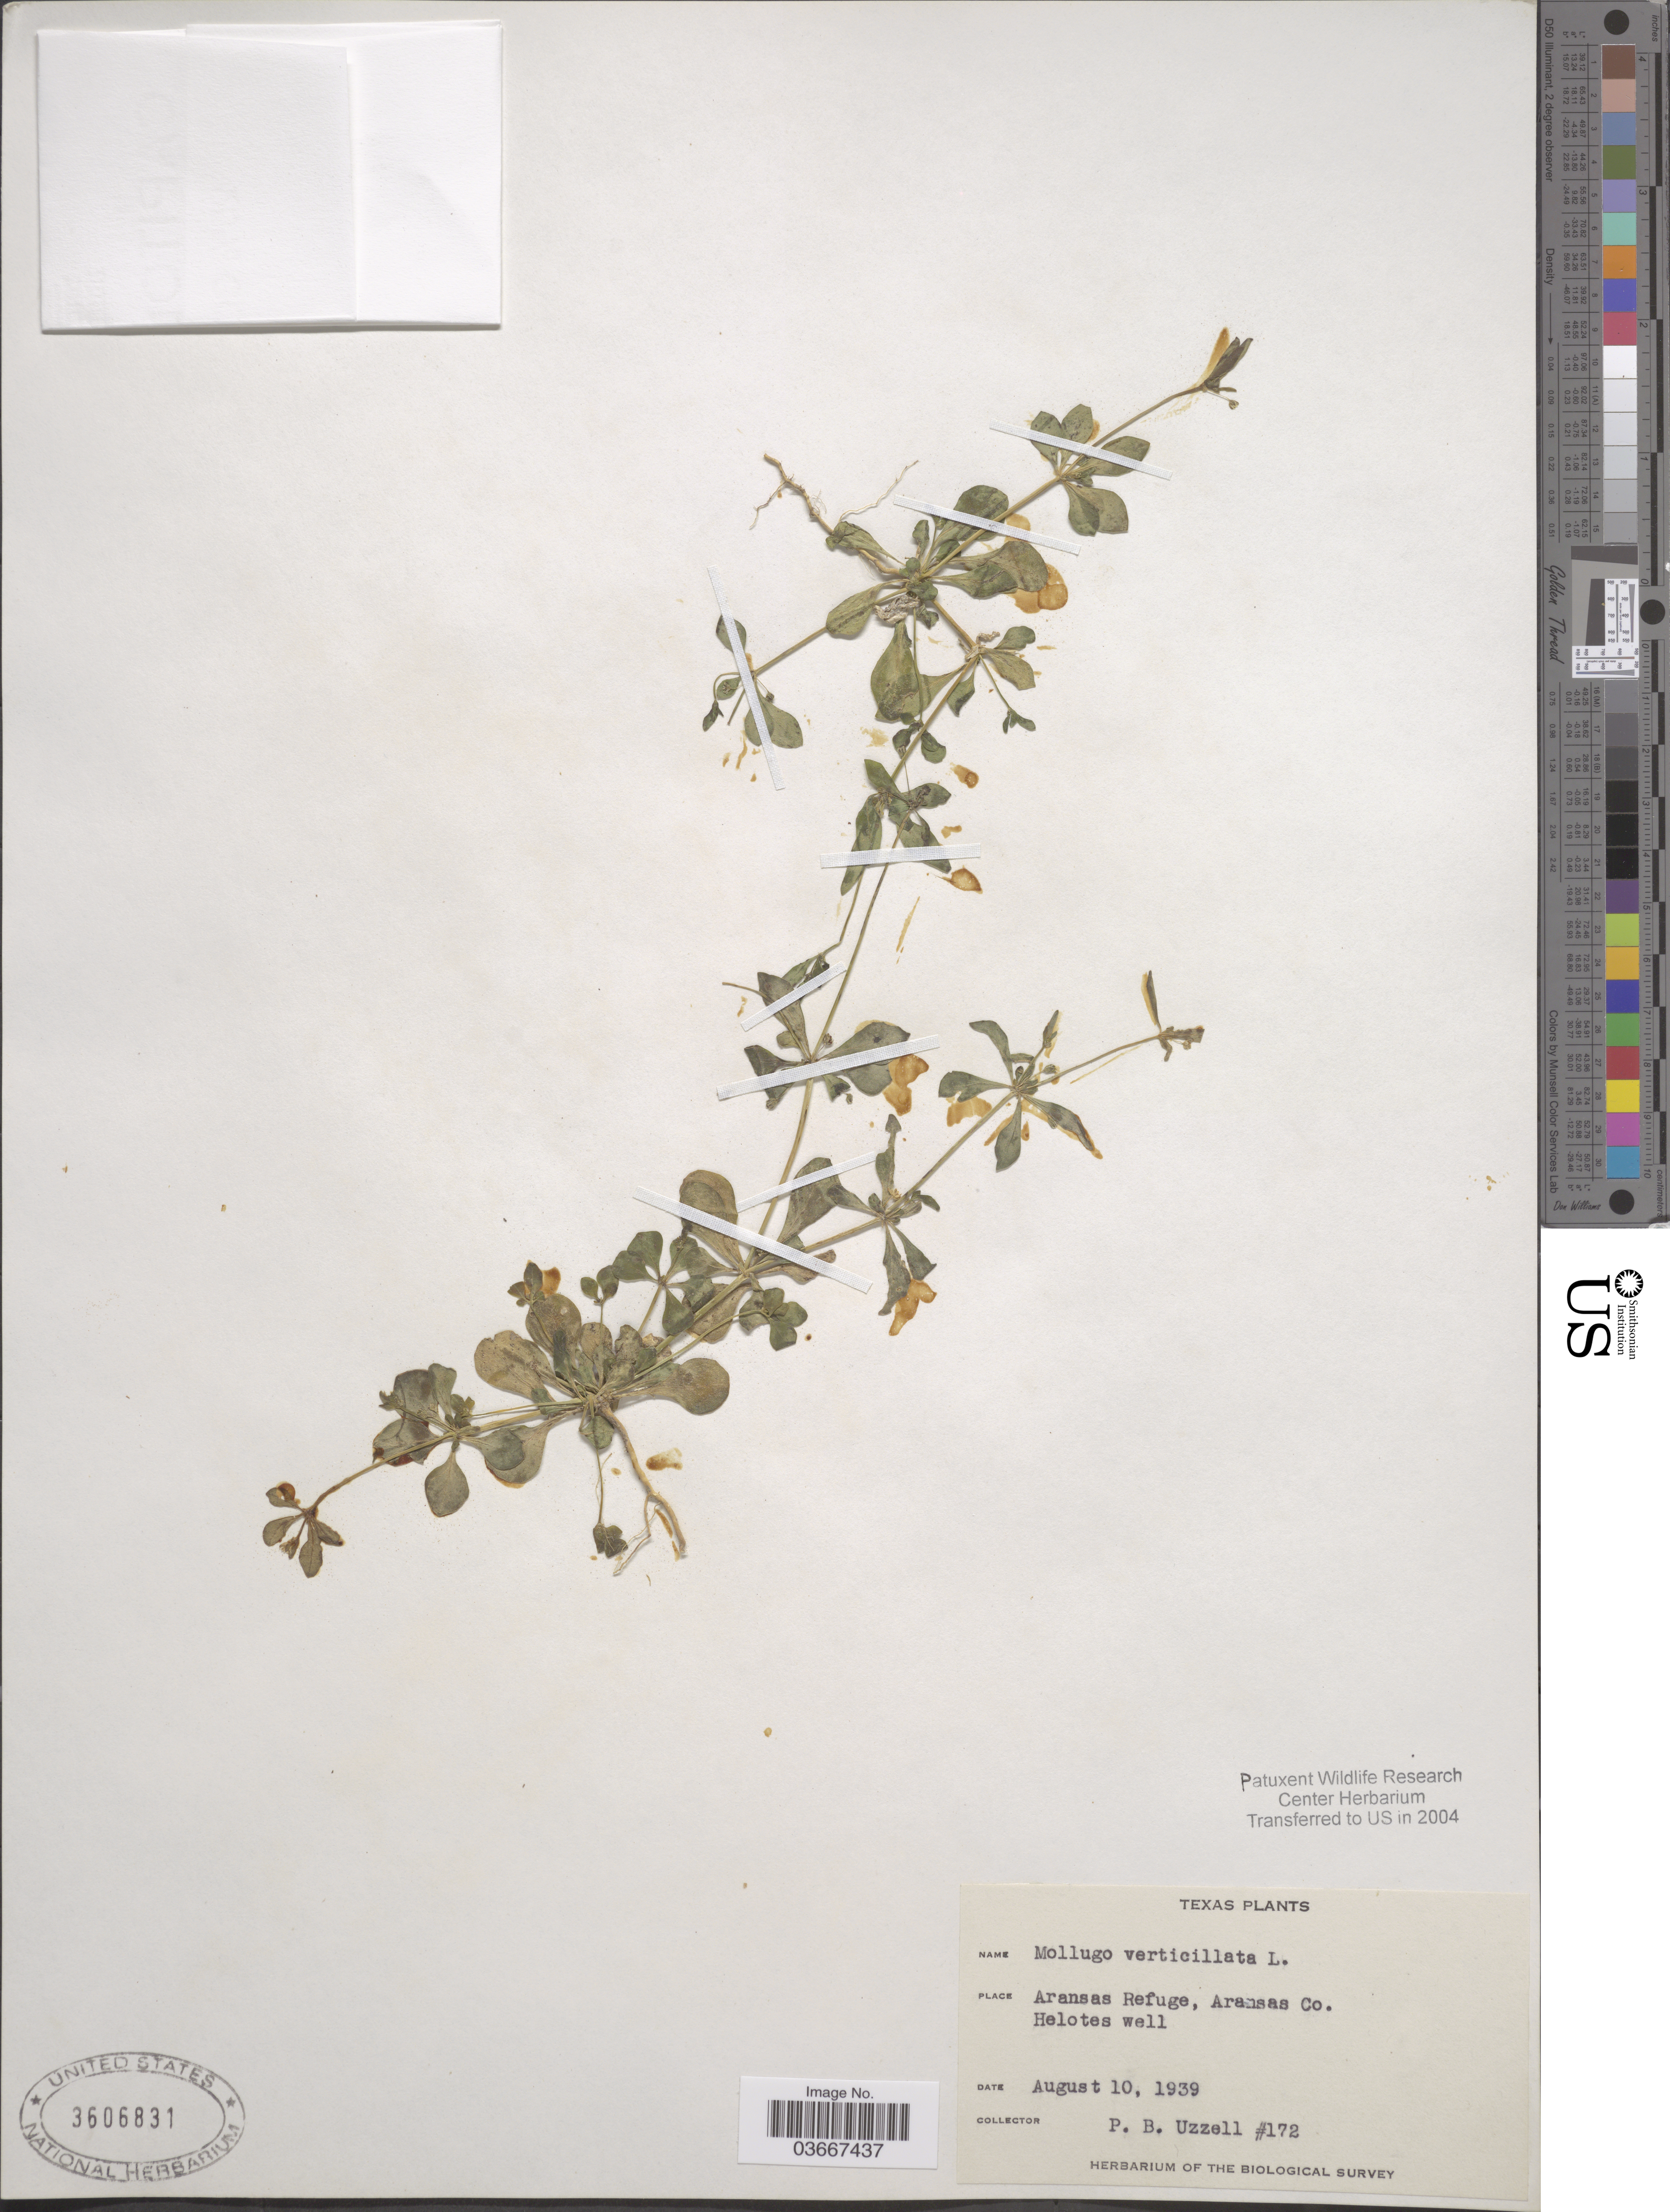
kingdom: Plantae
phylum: Tracheophyta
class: Magnoliopsida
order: Caryophyllales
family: Molluginaceae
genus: Mollugo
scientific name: Mollugo verticillata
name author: L.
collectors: P. Uzzell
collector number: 172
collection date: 1939-08-10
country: United States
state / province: Texas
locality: Aransas Refuge, Aransas Co. Helotes well.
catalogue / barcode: US 3606831